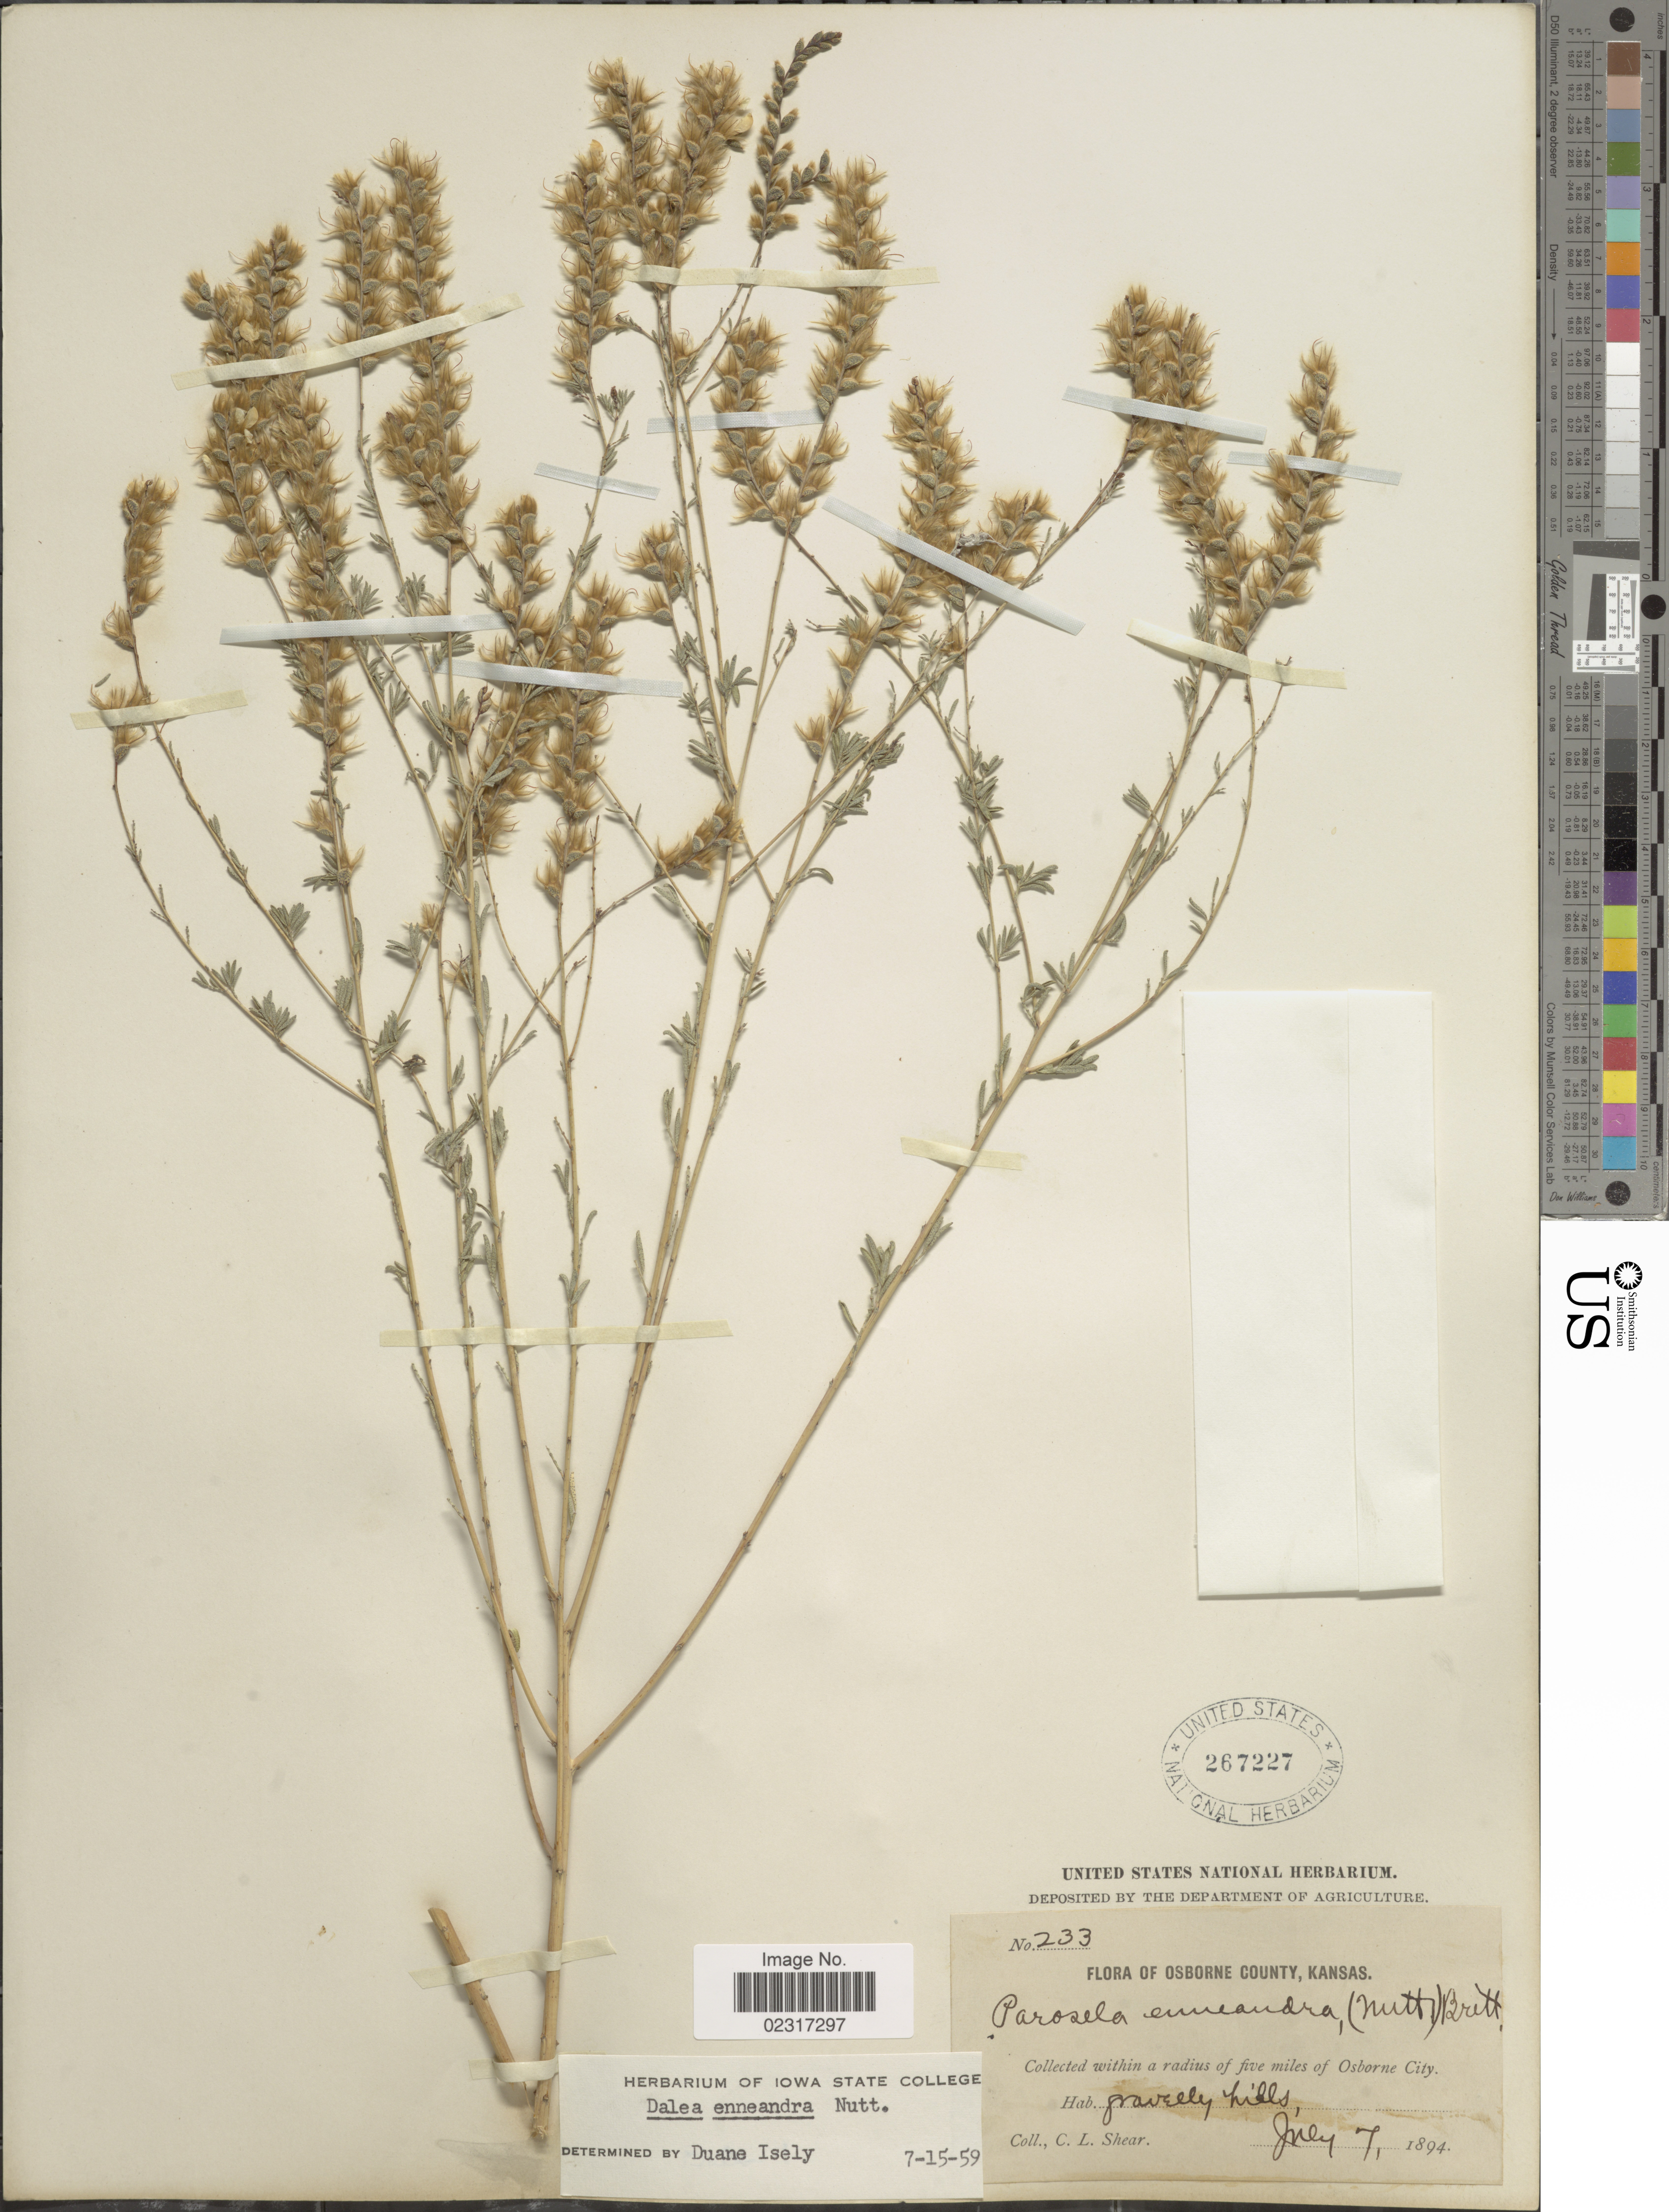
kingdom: Plantae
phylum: Tracheophyta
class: Magnoliopsida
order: Fabales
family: Fabaceae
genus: Dalea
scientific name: Dalea enneandra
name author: Nutt.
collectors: C. L. Shear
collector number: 233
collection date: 1894-07-07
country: United States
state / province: Kansas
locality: Osborne County, within a radius of five miles of Osborne City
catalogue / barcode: US 267227